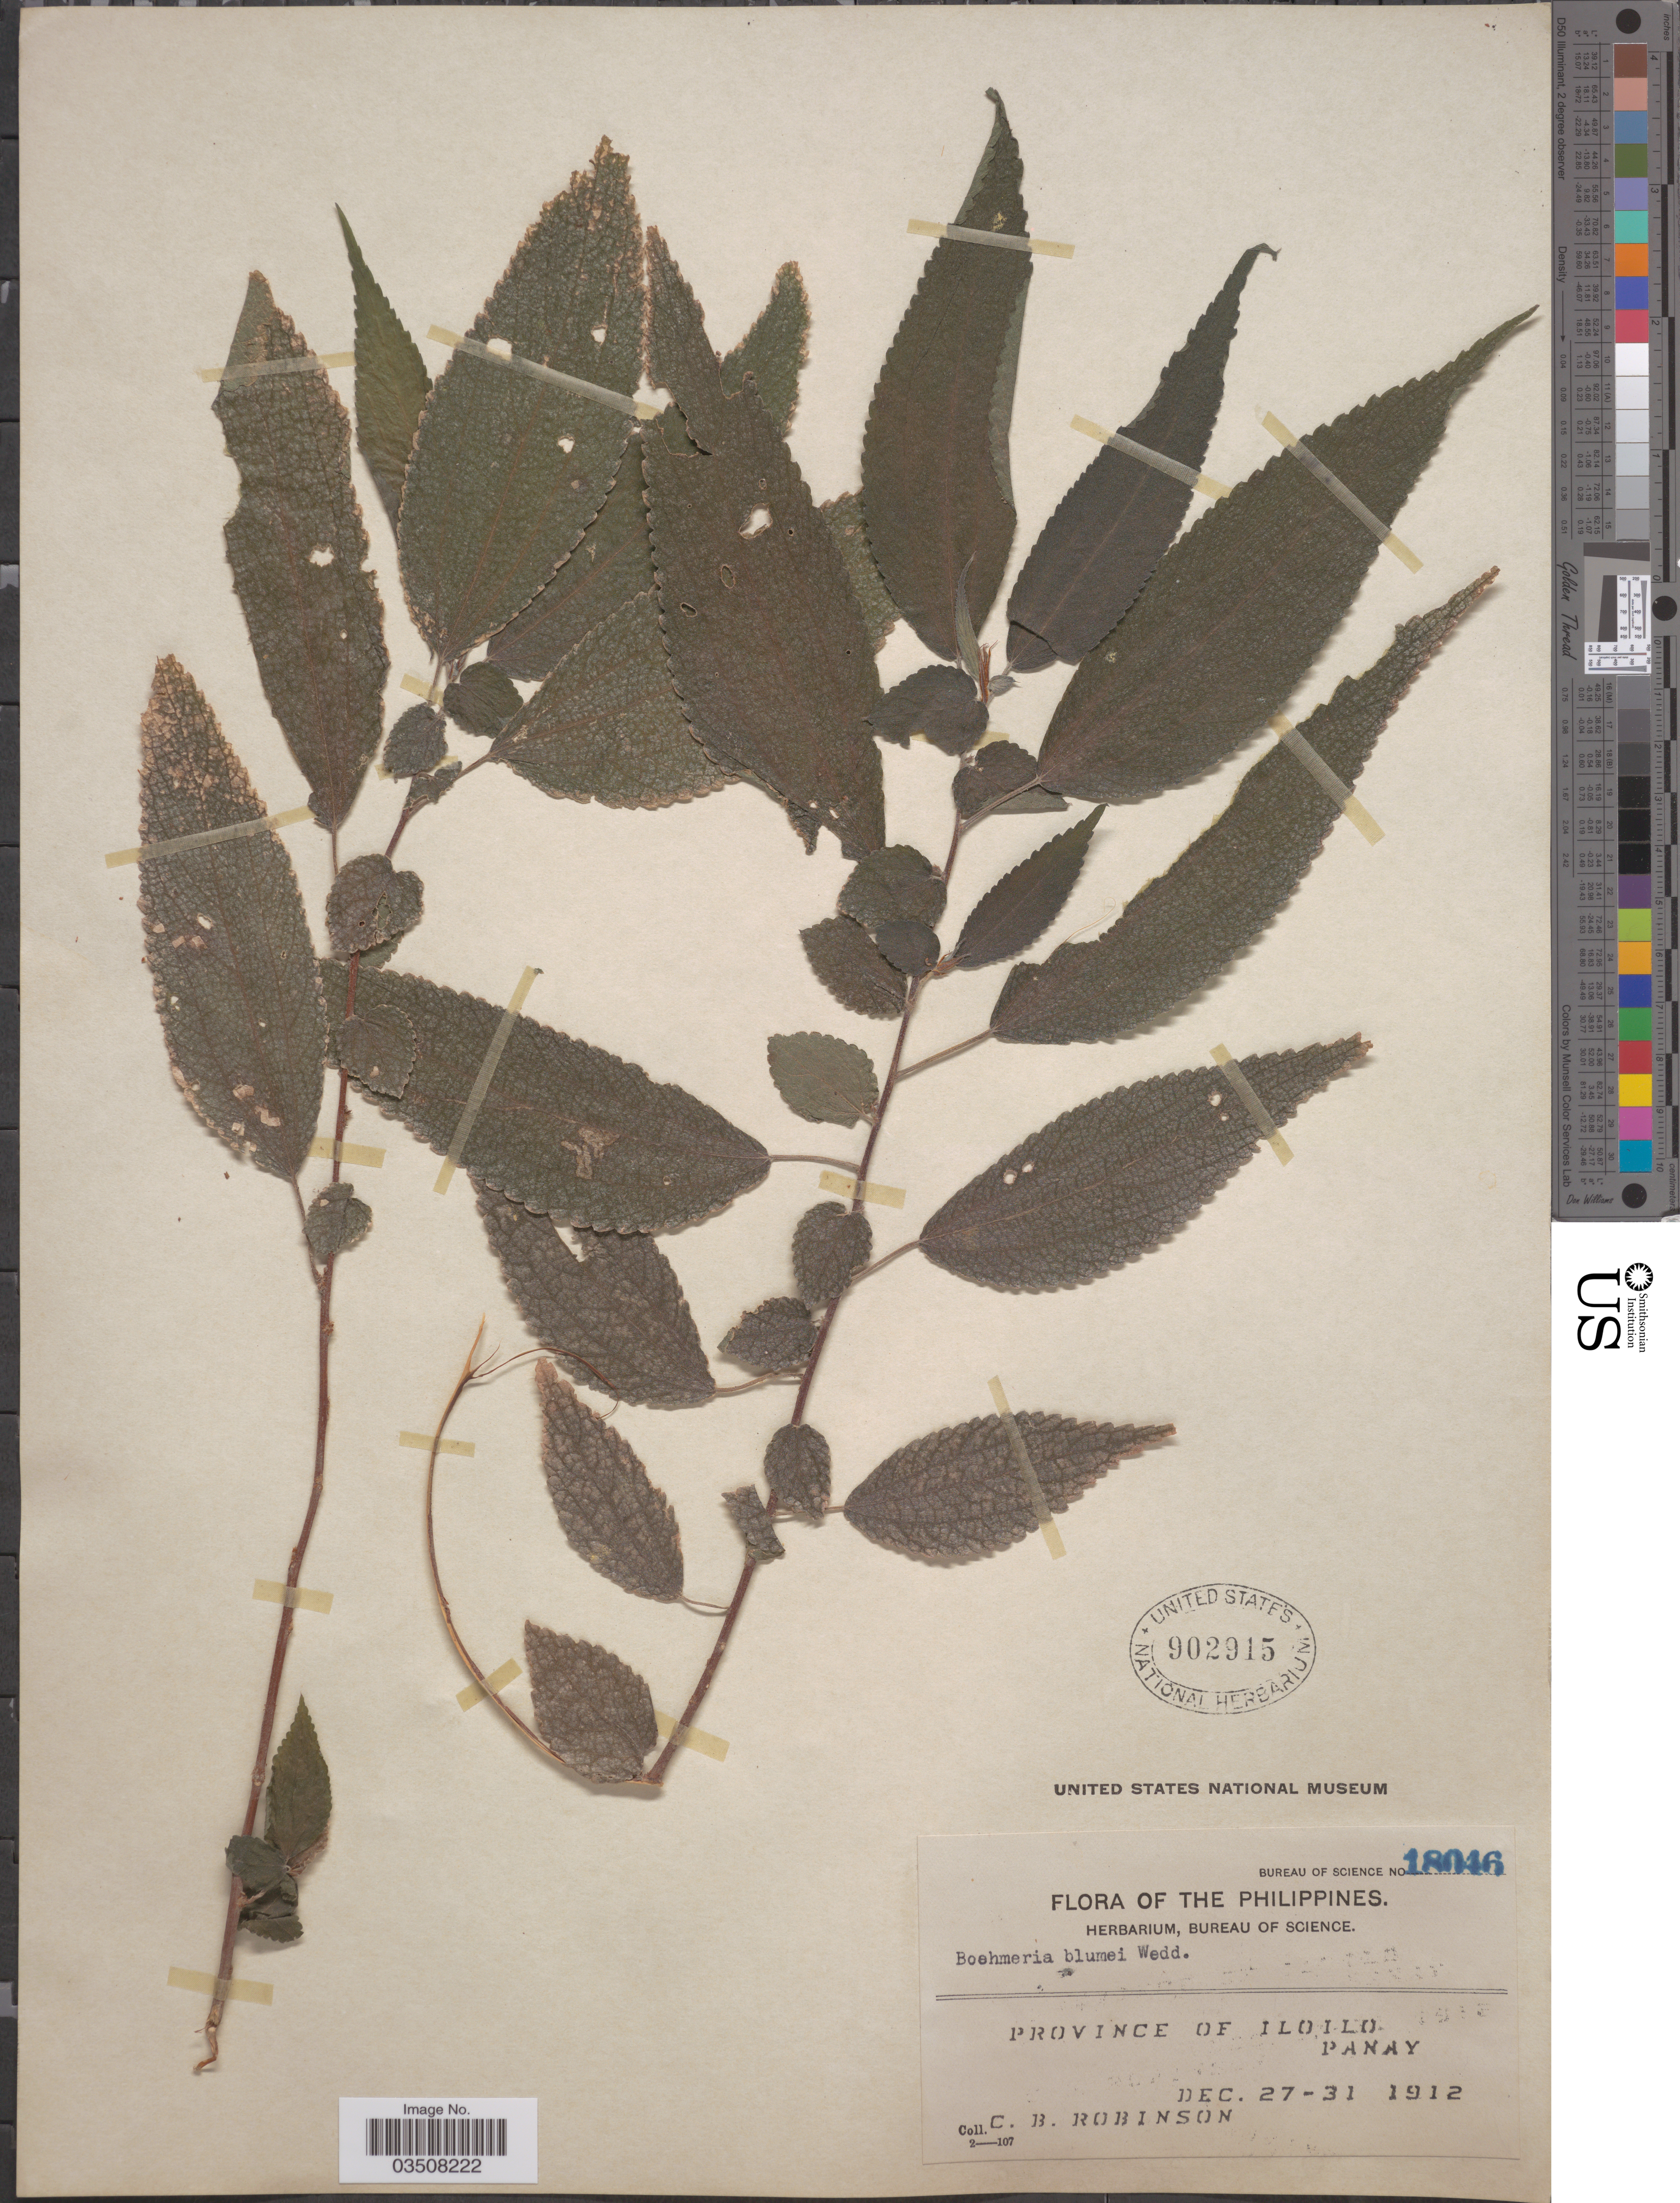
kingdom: Plantae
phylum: Tracheophyta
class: Magnoliopsida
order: Rosales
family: Urticaceae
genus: Boehmeria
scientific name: Boehmeria blumei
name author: Wedd.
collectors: C. Robinson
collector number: Bureau of Science 18046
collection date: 1912-12-27/1912-12-31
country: Philippines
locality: Province of Iloilo, Panay.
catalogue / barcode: US 902915